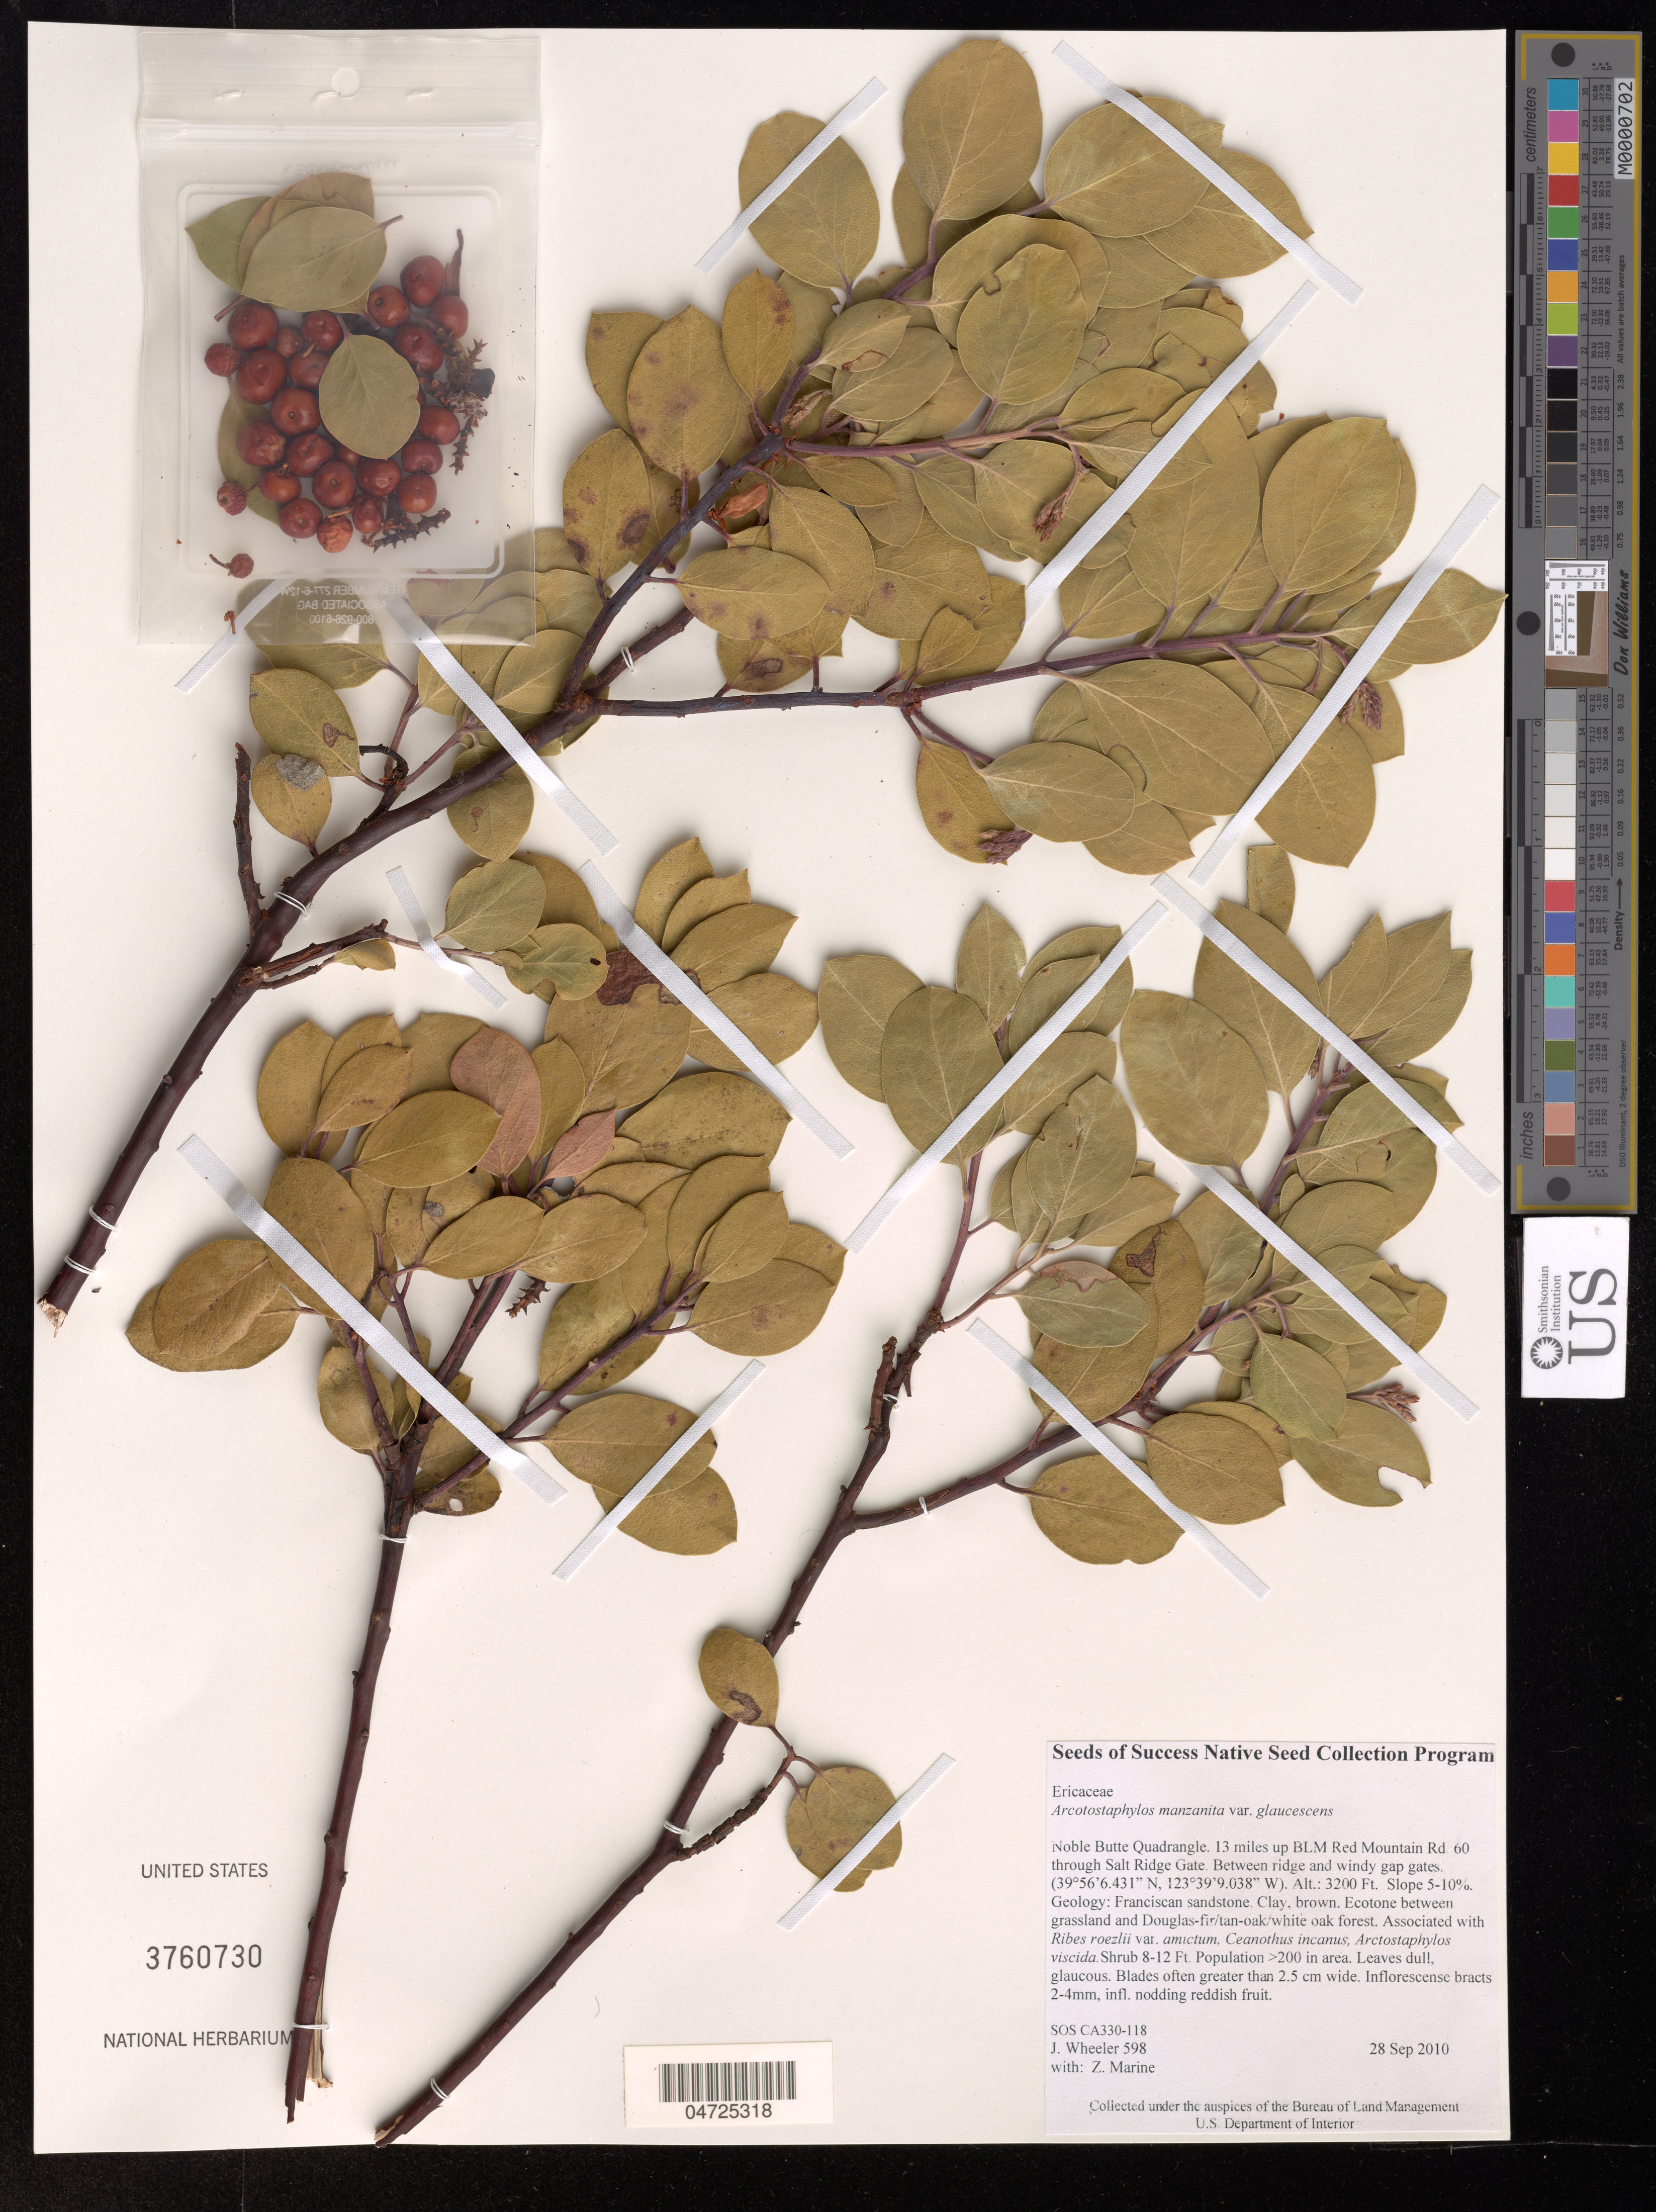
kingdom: Plantae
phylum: Tracheophyta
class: Magnoliopsida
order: Ericales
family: Ericaceae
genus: Arctostaphylos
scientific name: Arctostaphylos manzanita subsp. glaucescens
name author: P.V. Wells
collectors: J. Wheeler & Z. Marine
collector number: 598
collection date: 2010-09-28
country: United States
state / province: California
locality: Noble Butte Quadrangle. 13 miles up BLM Red Mountain Rd 60 through Salt Ridge Gate. Between ridge and windy gap gates.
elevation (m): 975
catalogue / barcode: US 3760730